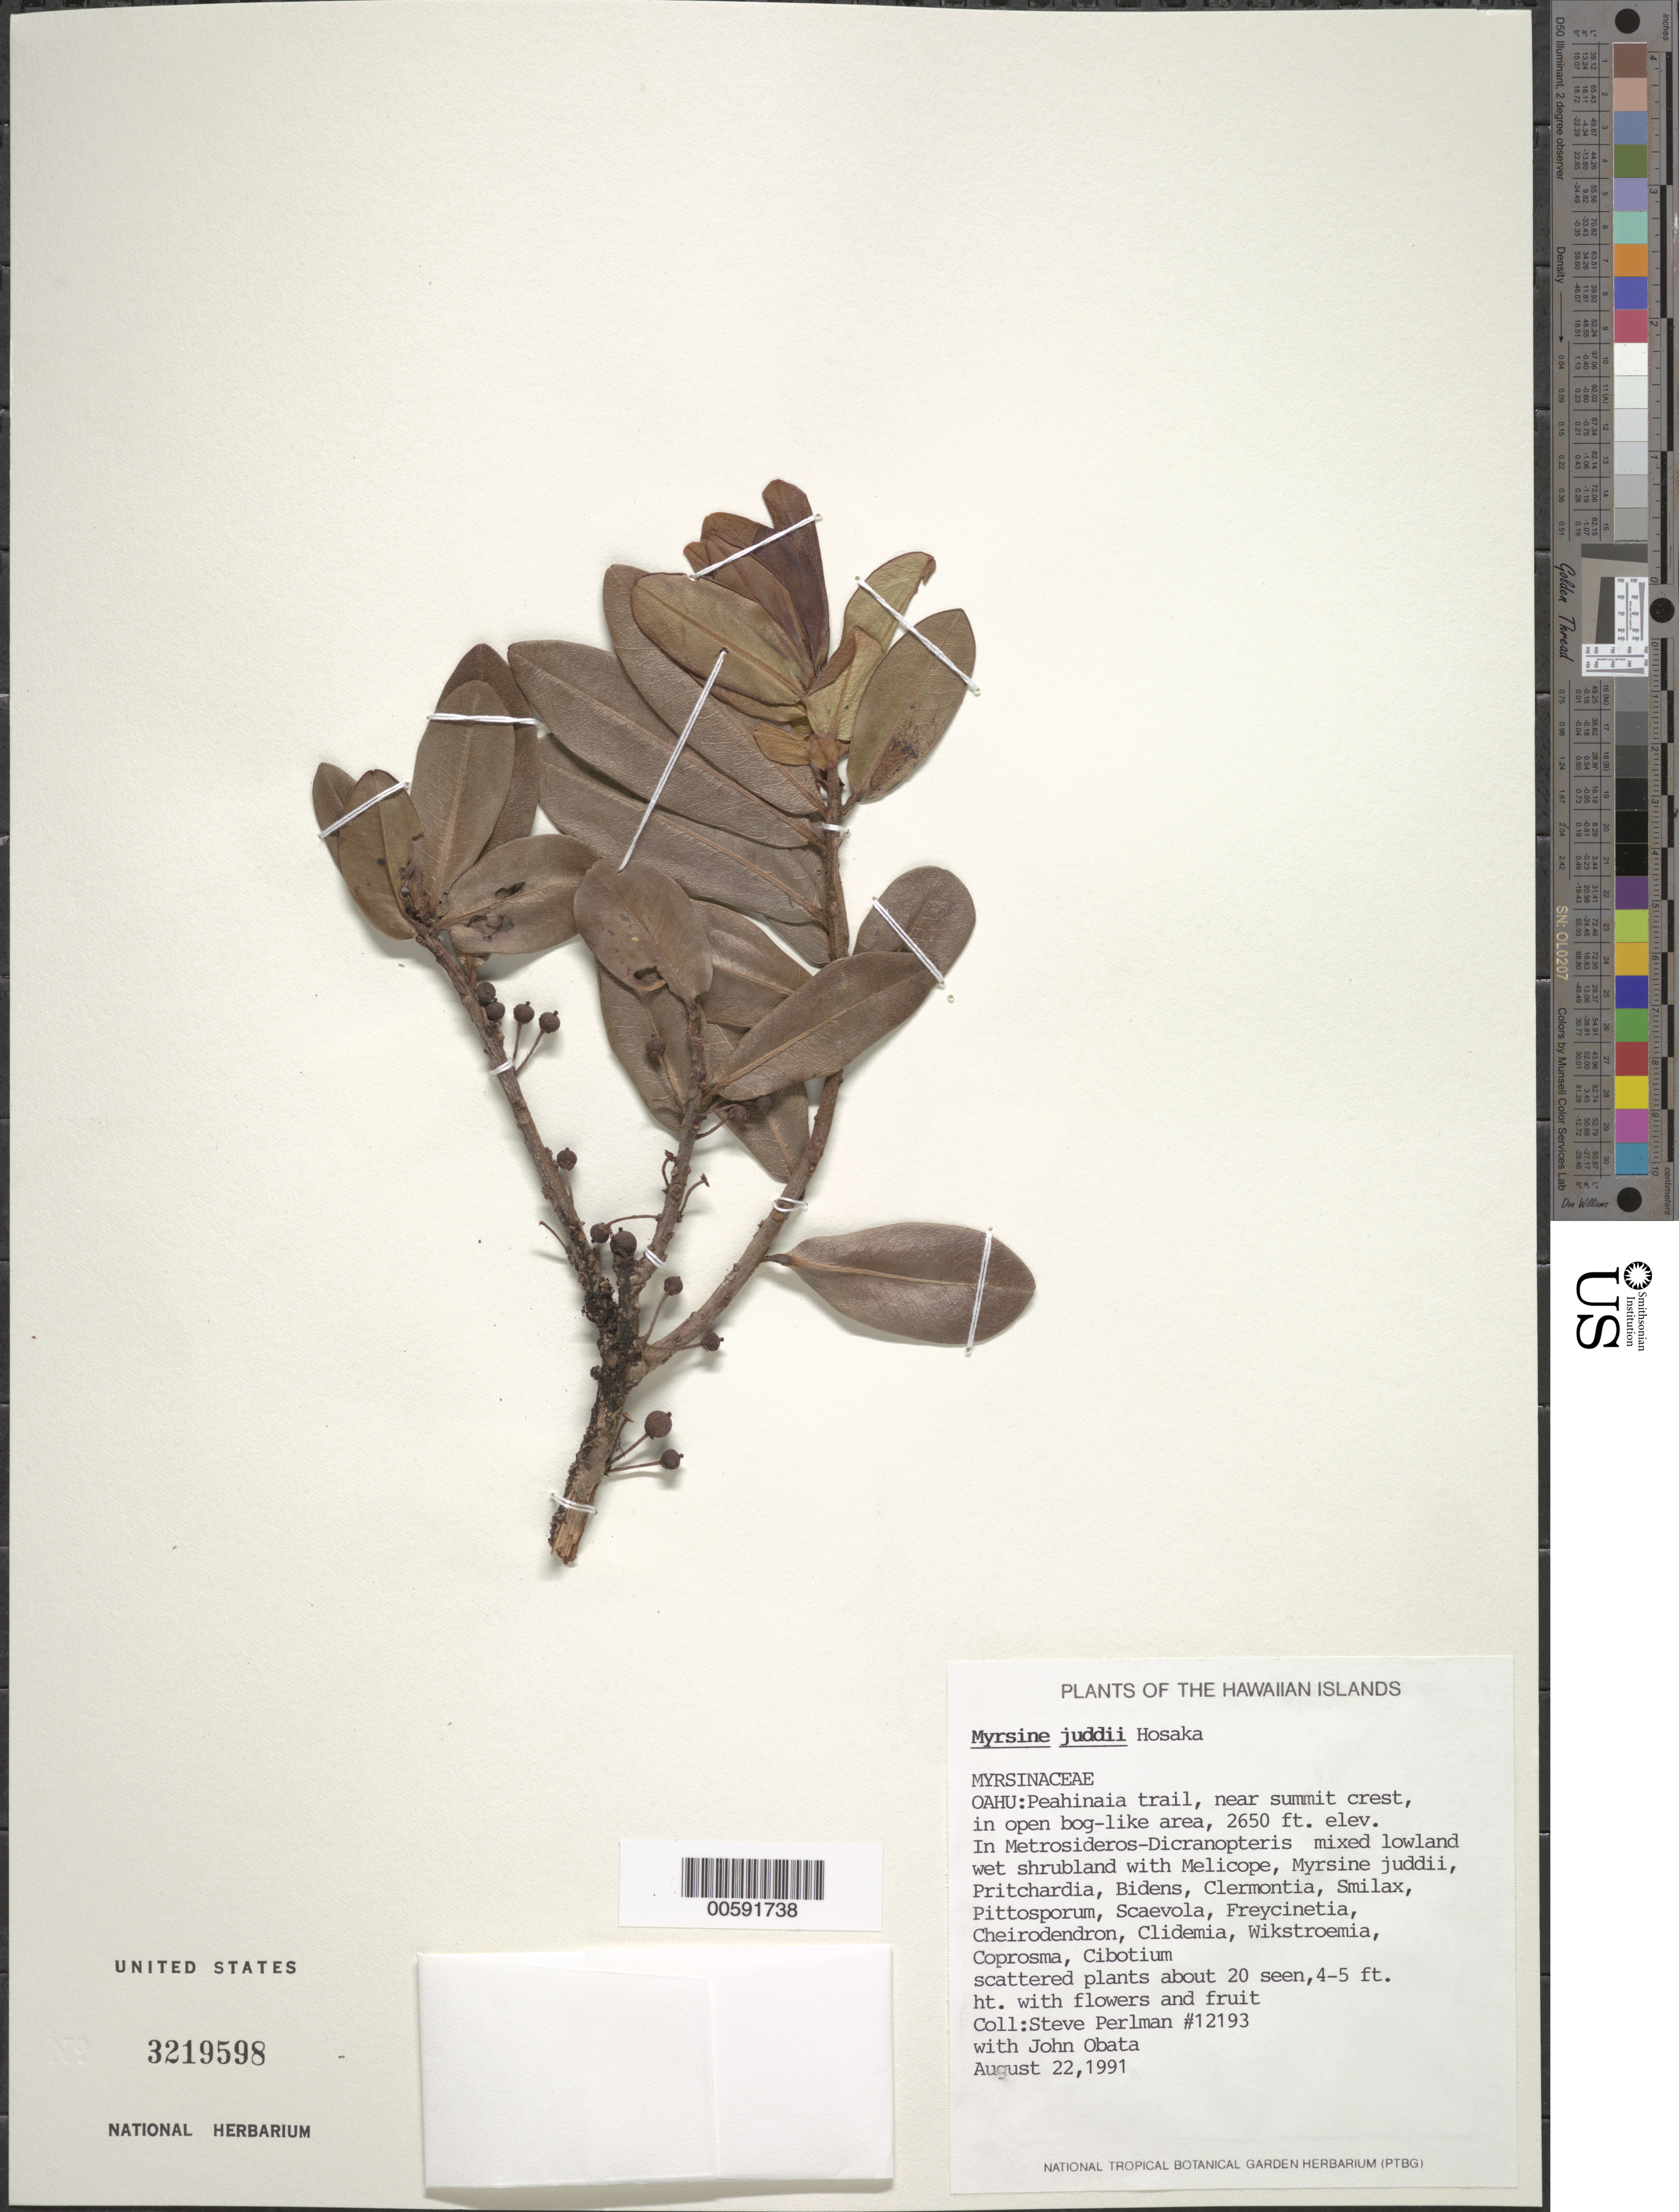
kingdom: Plantae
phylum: Tracheophyta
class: Magnoliopsida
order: Ericales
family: Primulaceae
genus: Myrsine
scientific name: Myrsine juddii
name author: Hosaka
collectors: S. P. Perlman & J. Obata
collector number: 12193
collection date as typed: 22 Aug 1991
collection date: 1991-08-22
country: United States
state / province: Hawaii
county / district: Honolulu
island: Oahu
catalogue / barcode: US 3219598